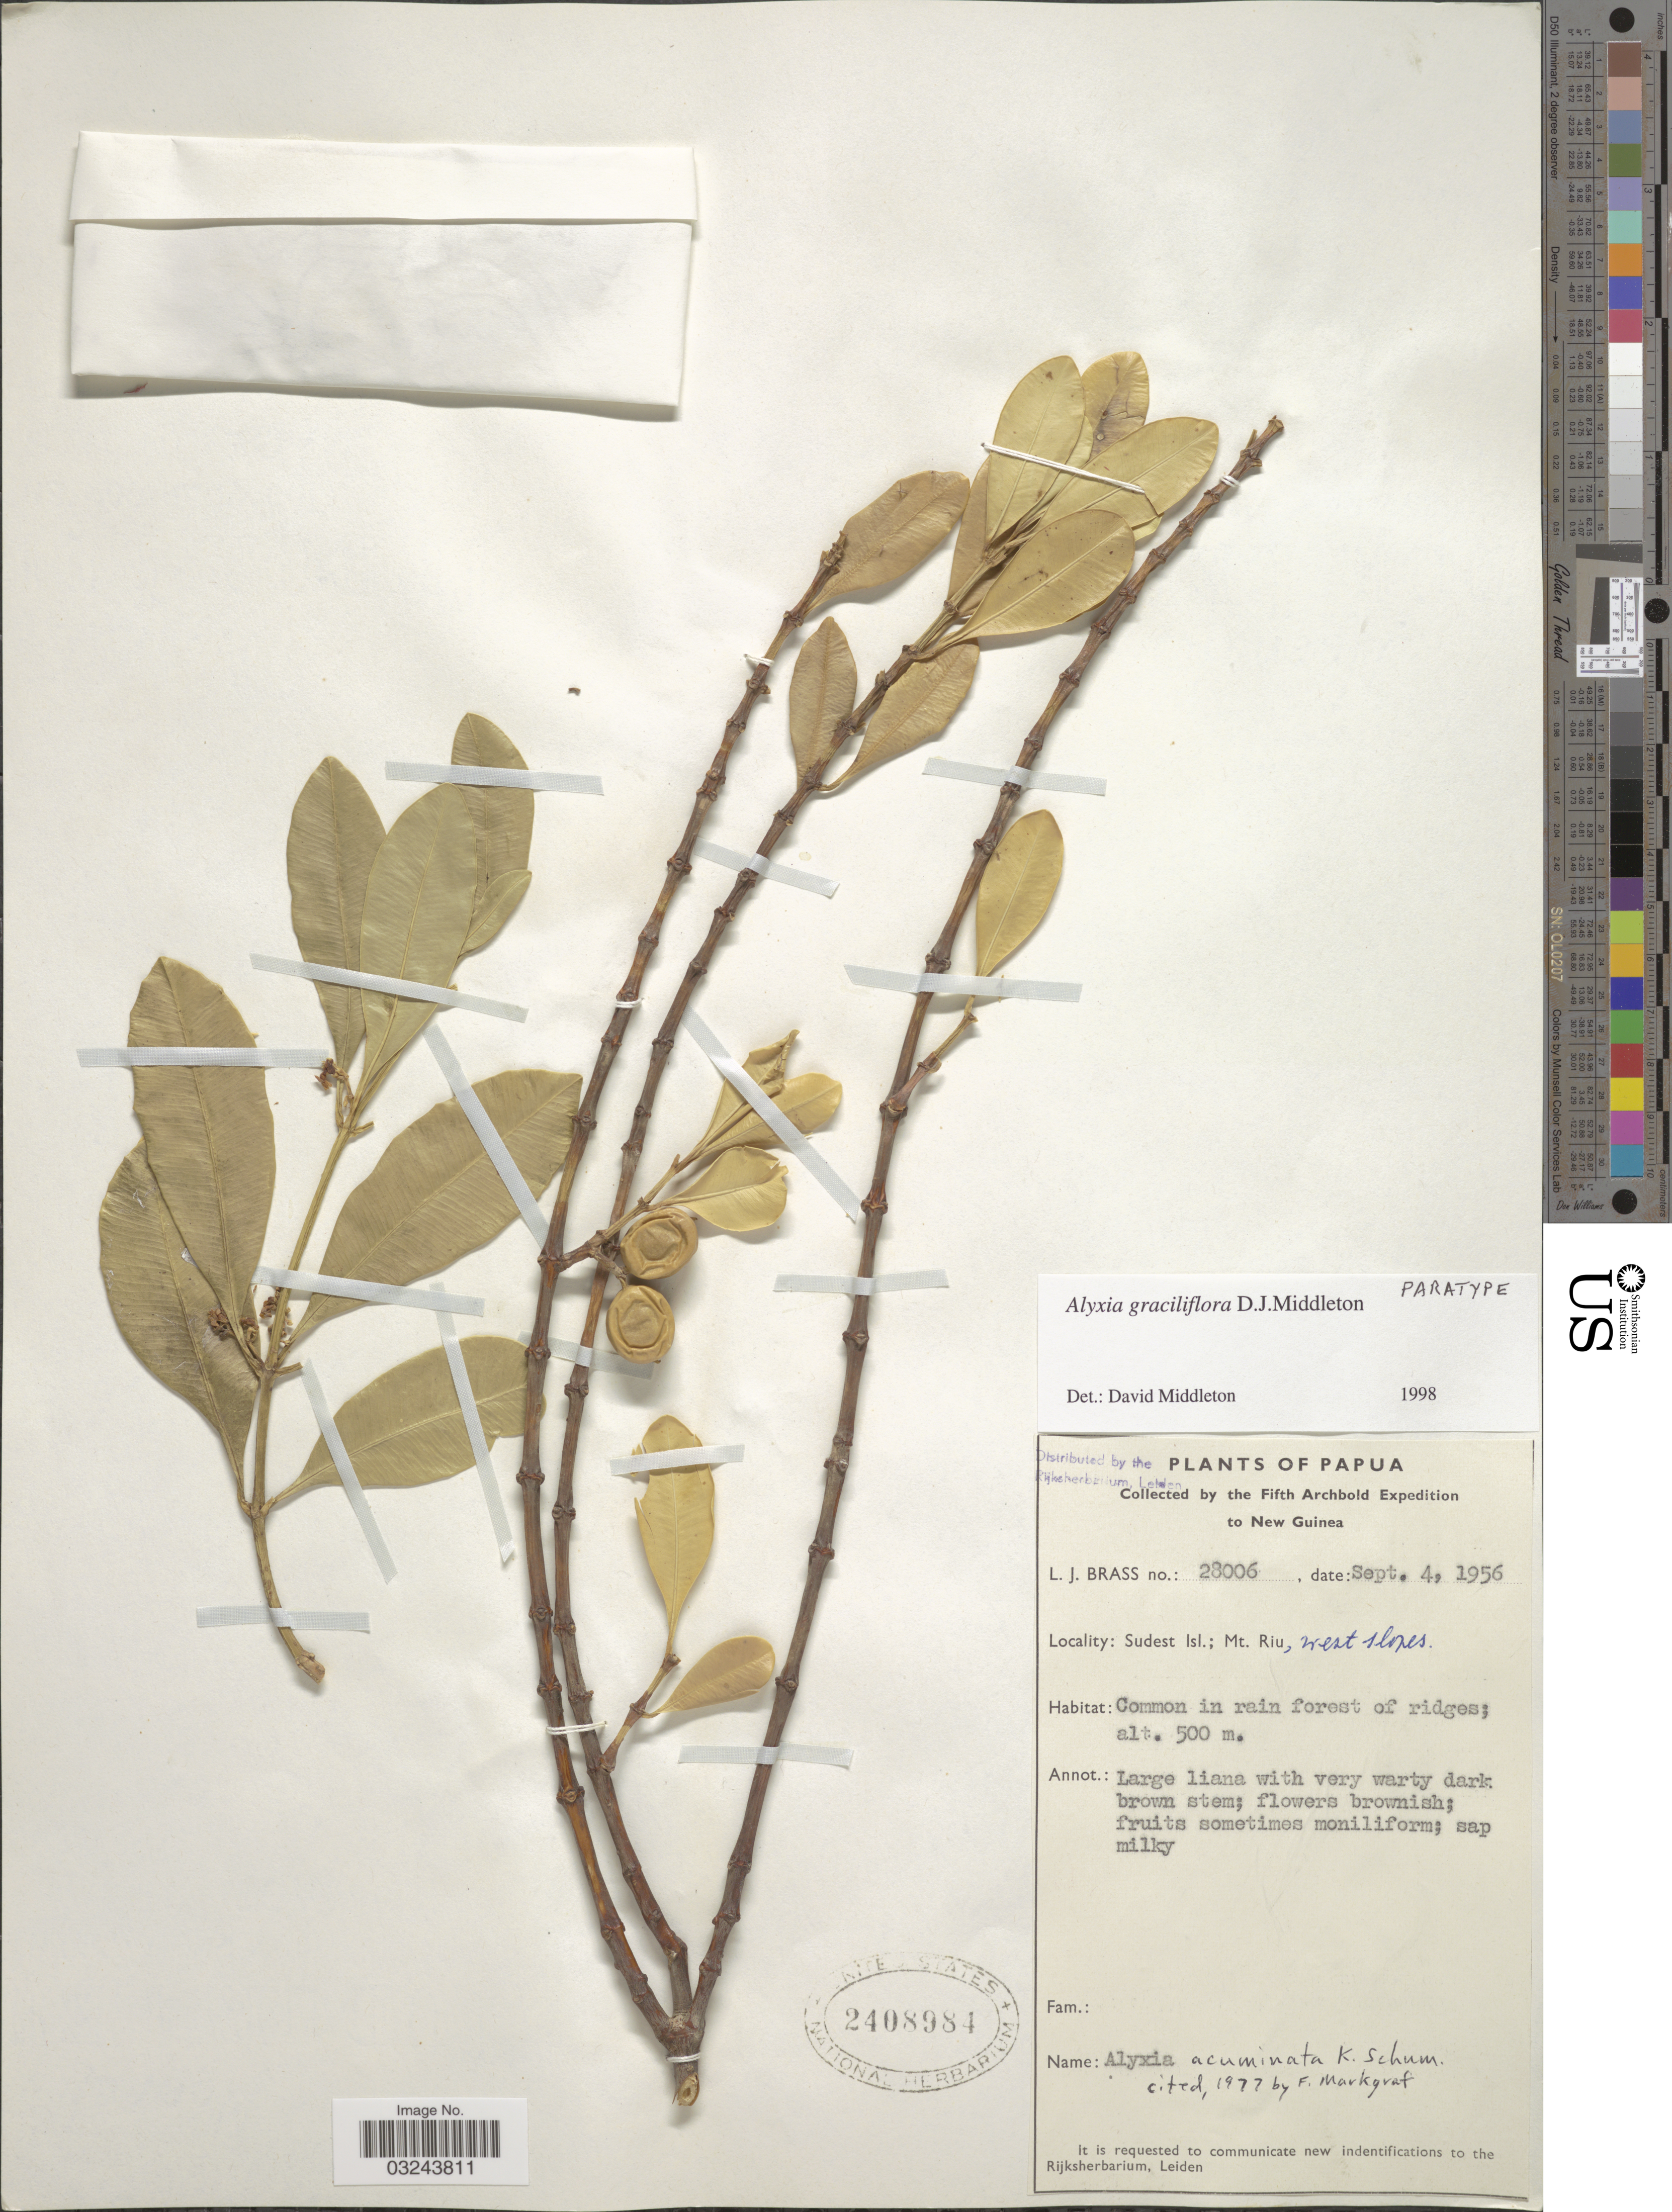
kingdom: Plantae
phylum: Tracheophyta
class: Magnoliopsida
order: Gentianales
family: Apocynaceae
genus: Alyxia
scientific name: Alyxia graciliflora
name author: D.J. Middleton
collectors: L. J. Brass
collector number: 28006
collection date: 1956-09-04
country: Papua New Guinea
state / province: Milne Bay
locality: Papua, New Guinea. Sudest Isl.; Mt. Riu, west slopes.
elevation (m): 500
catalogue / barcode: US 2408984